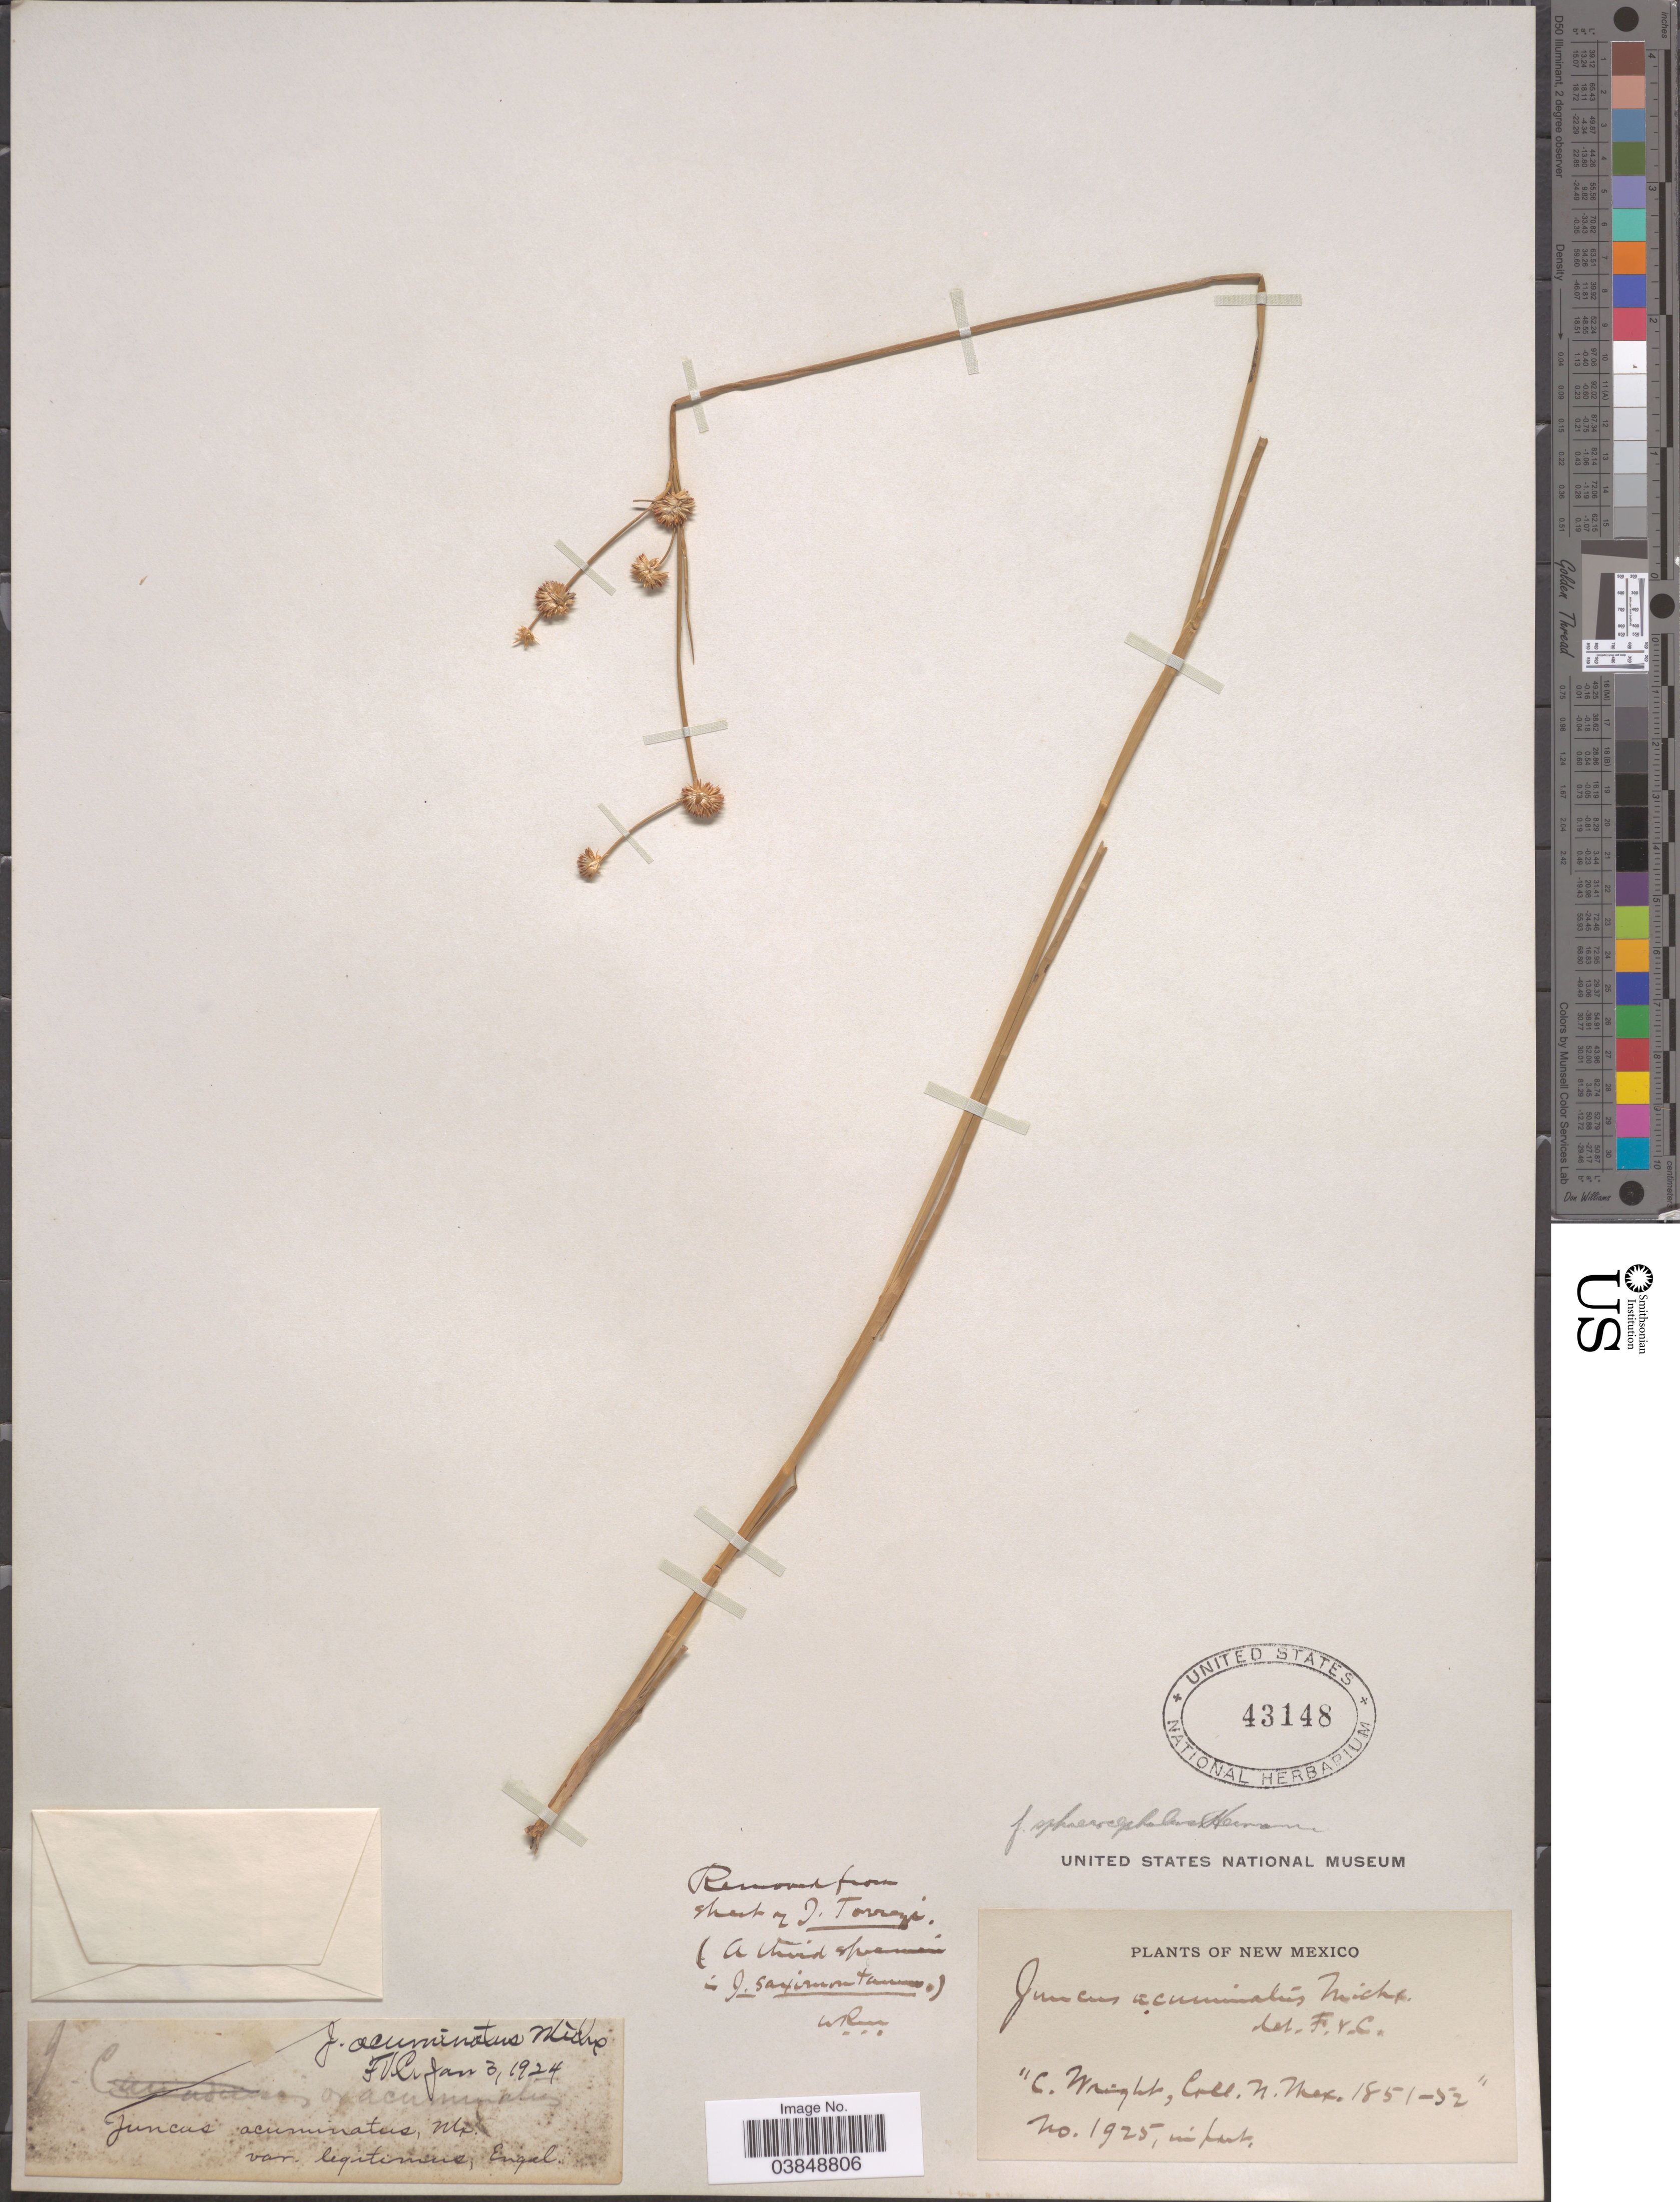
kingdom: Plantae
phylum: Tracheophyta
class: Liliopsida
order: Poales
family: Juncaceae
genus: Juncus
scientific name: Juncus acuminatus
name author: Michx.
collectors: C. Wright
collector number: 1925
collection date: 1851/1852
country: United States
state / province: New Mexico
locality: N. Mex.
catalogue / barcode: US 43148